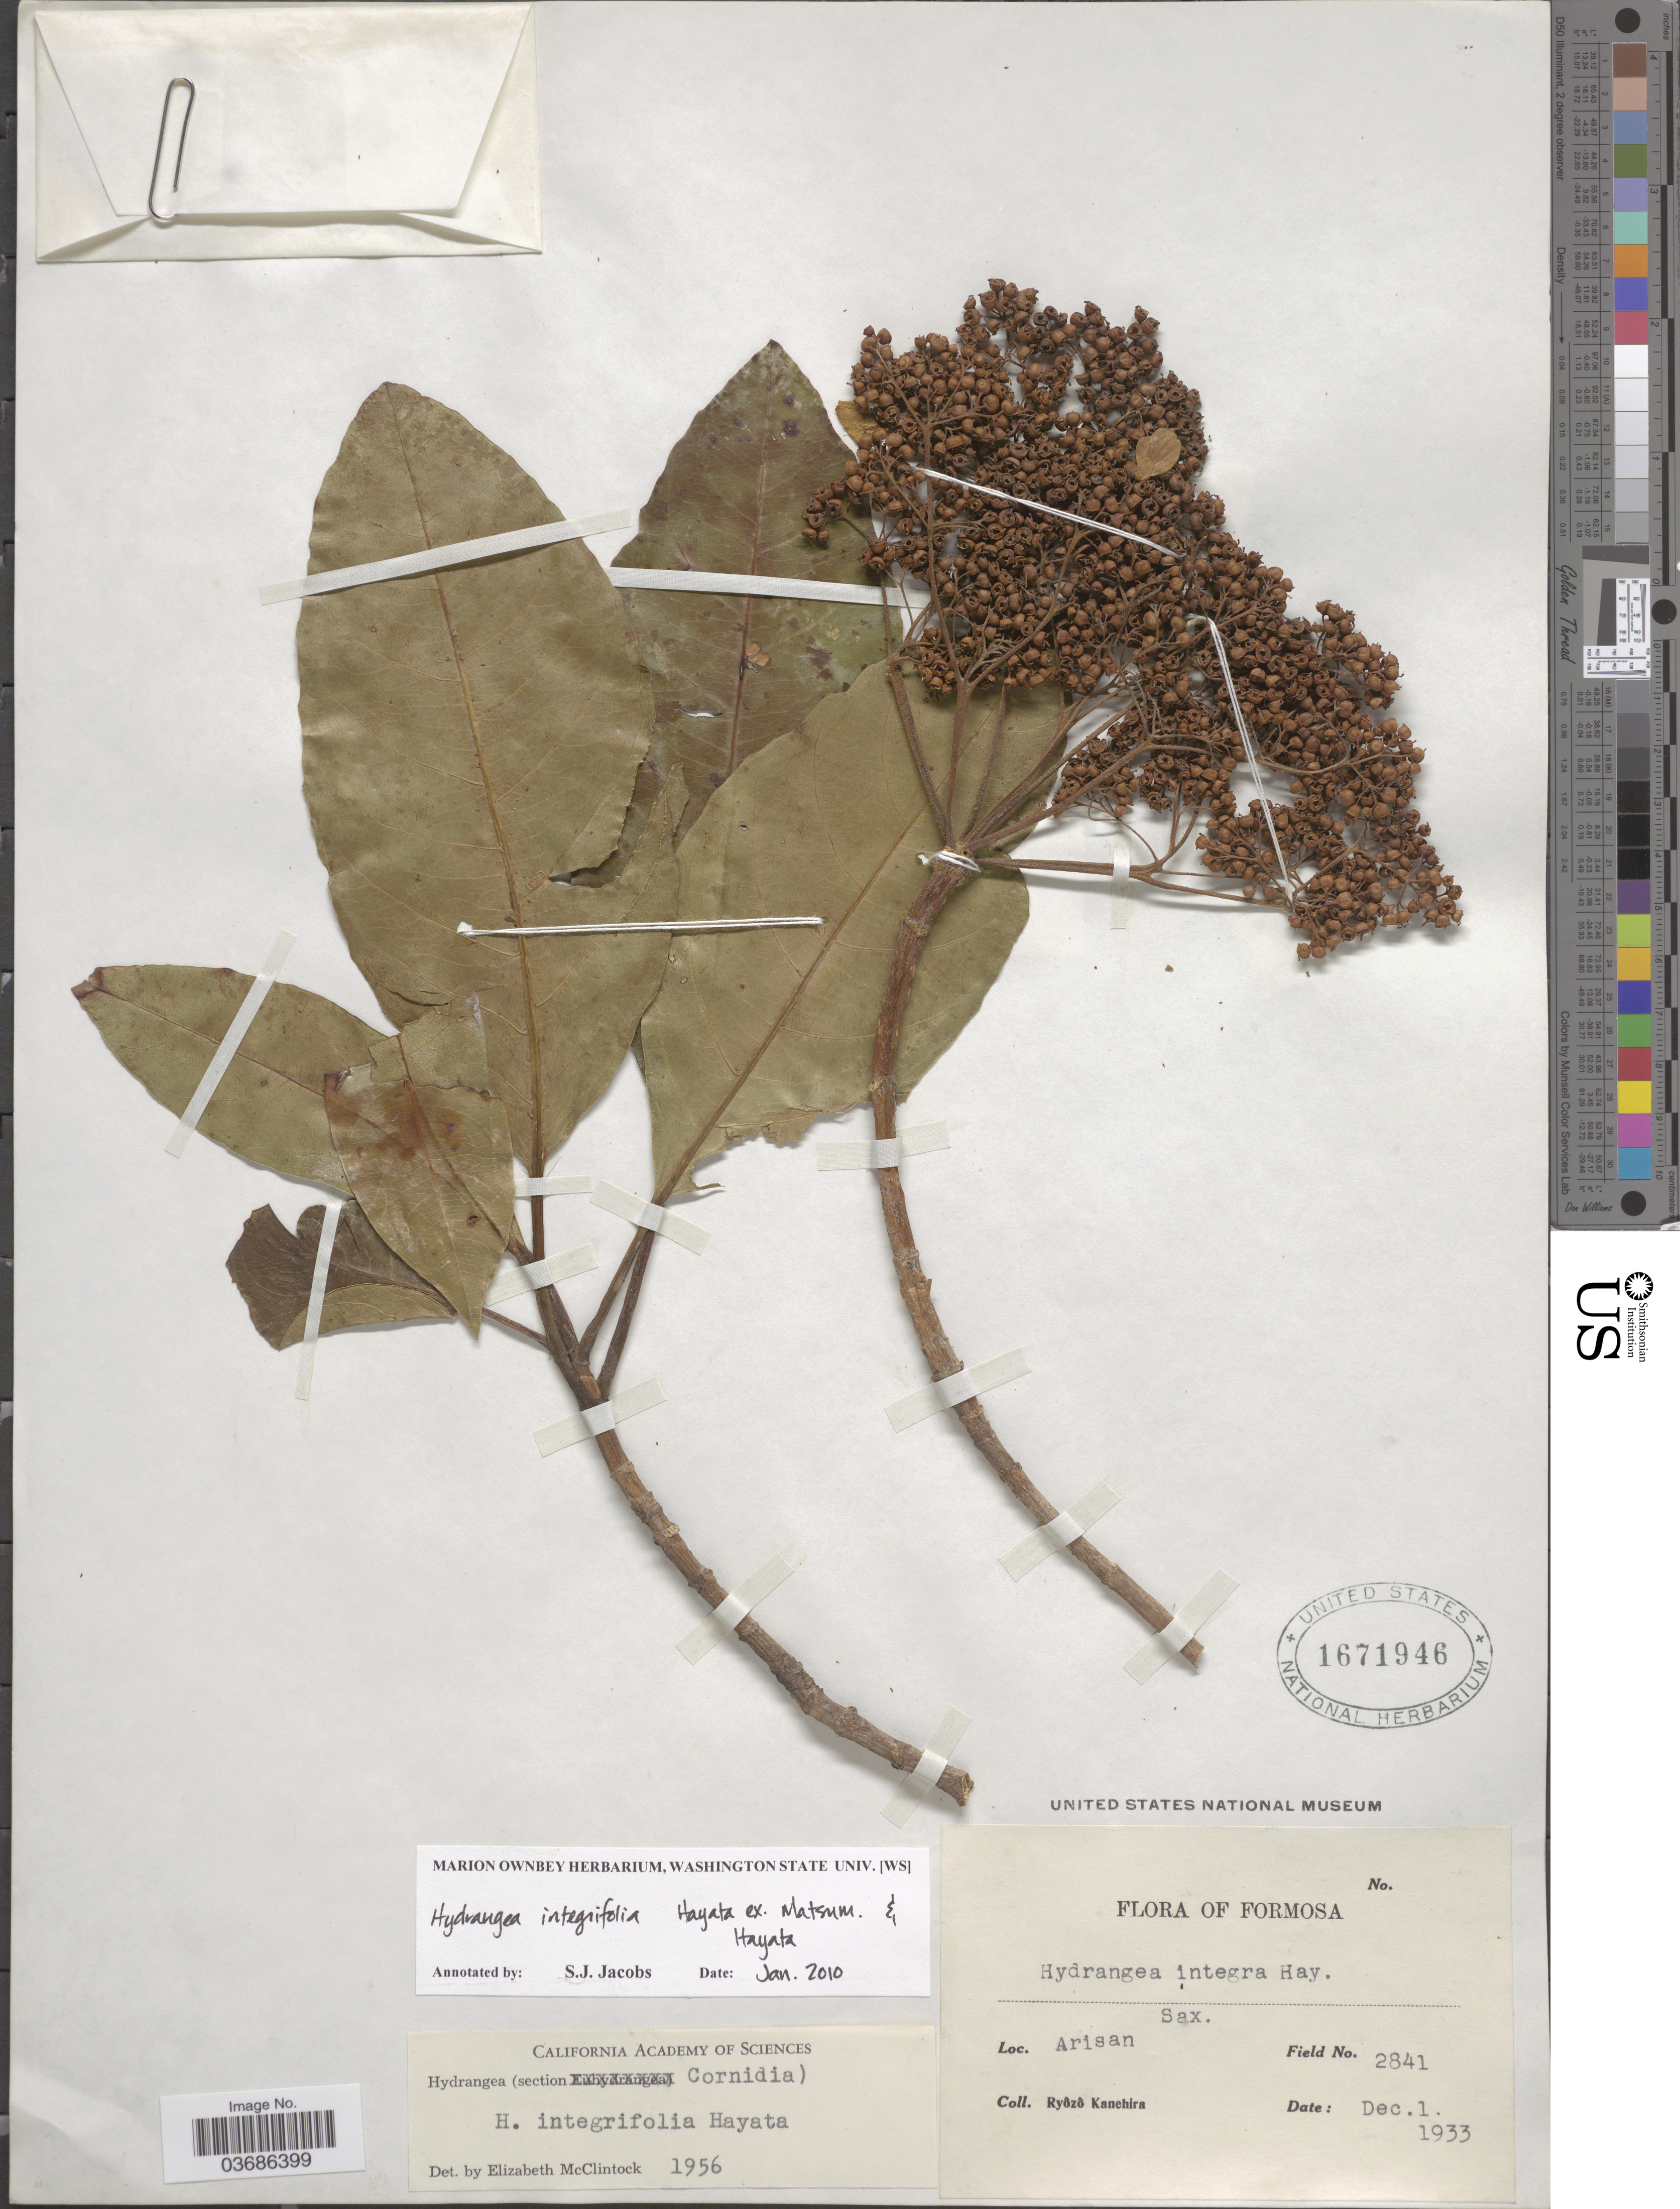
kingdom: Plantae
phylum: Tracheophyta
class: Magnoliopsida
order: Cornales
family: Hydrangeaceae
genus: Hydrangea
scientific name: Hydrangea integrifolia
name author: Hayata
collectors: R. Kanehira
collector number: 2841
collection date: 1933-12-01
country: Taiwan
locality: Formosa. Arisan.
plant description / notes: Fruit temporarily sampled for micro-CT scanning.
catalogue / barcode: US 1671946